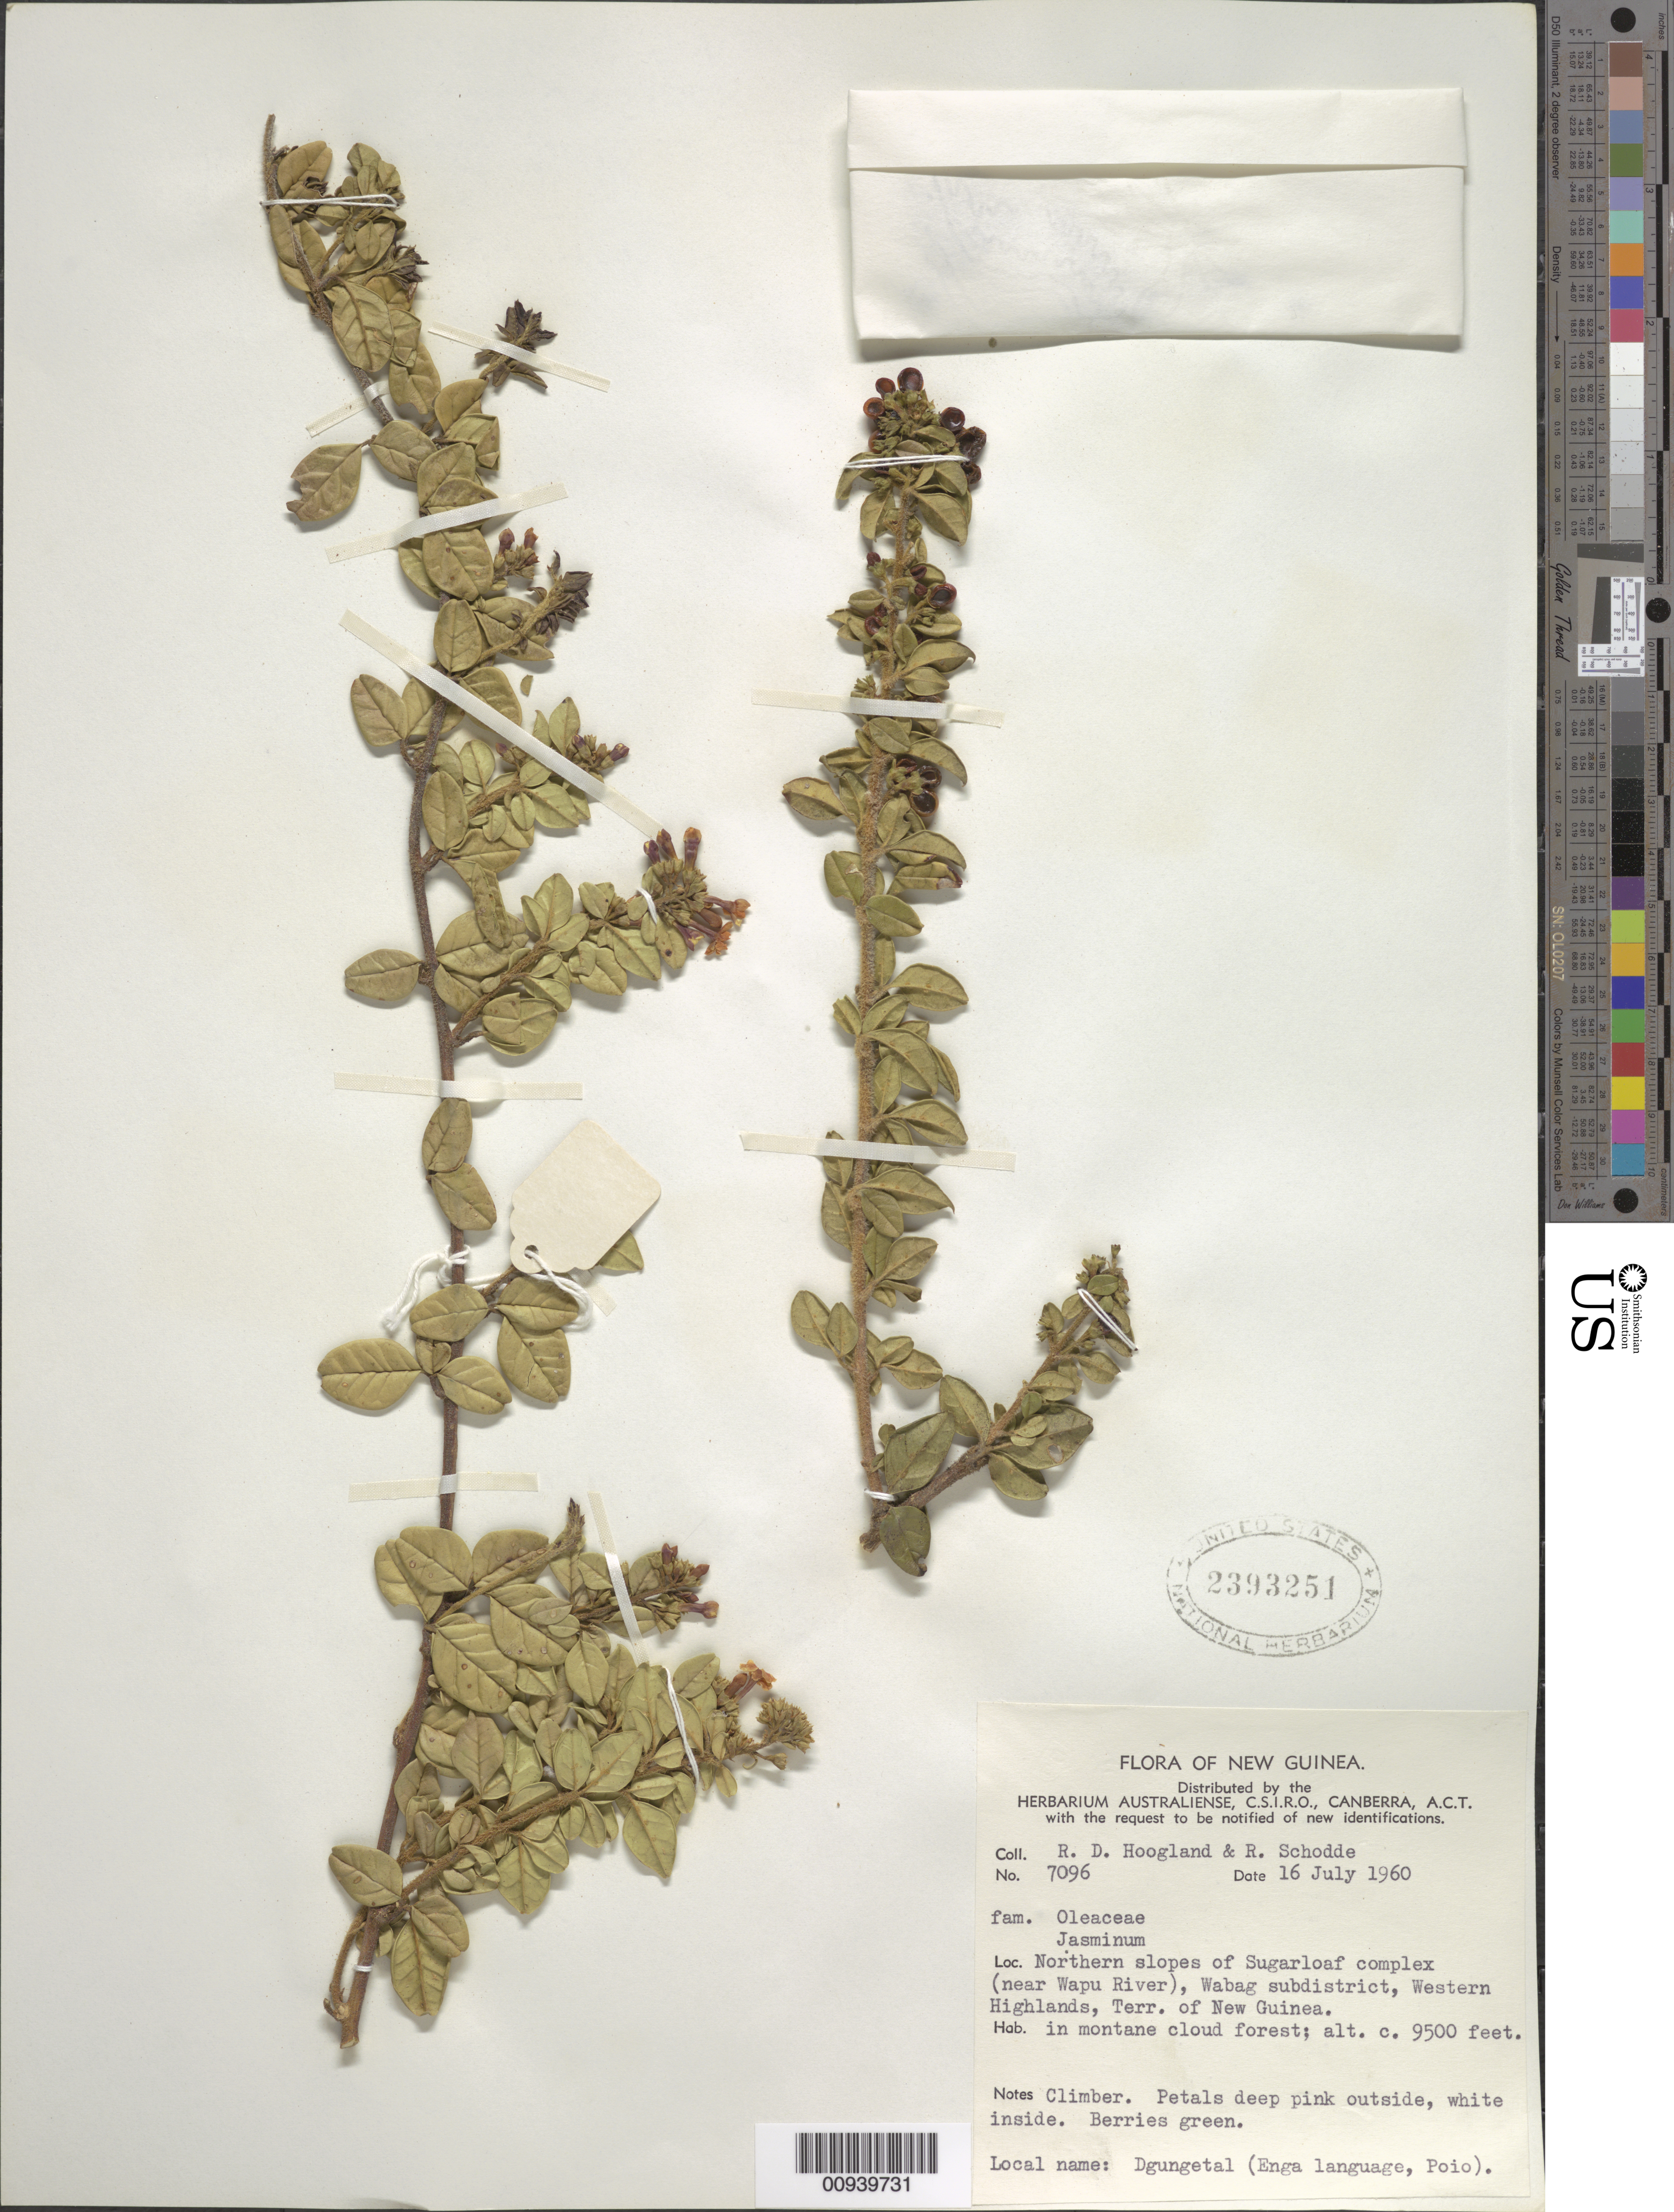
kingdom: Plantae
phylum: Tracheophyta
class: Magnoliopsida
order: Lamiales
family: Oleaceae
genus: Jasminum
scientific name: Jasminum sp.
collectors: R. D. Hoogland & R. Schodde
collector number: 7096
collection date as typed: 16 Jul 1960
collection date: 1960-07-16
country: Papua New Guinea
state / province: Enga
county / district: Wabag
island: New Guinea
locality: Northern slopes of Sugarloaf complex (near Wapu River), Wabag subdistrict, Western Highlands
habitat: in montane cloud forest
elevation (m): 2896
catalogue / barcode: US 2393251